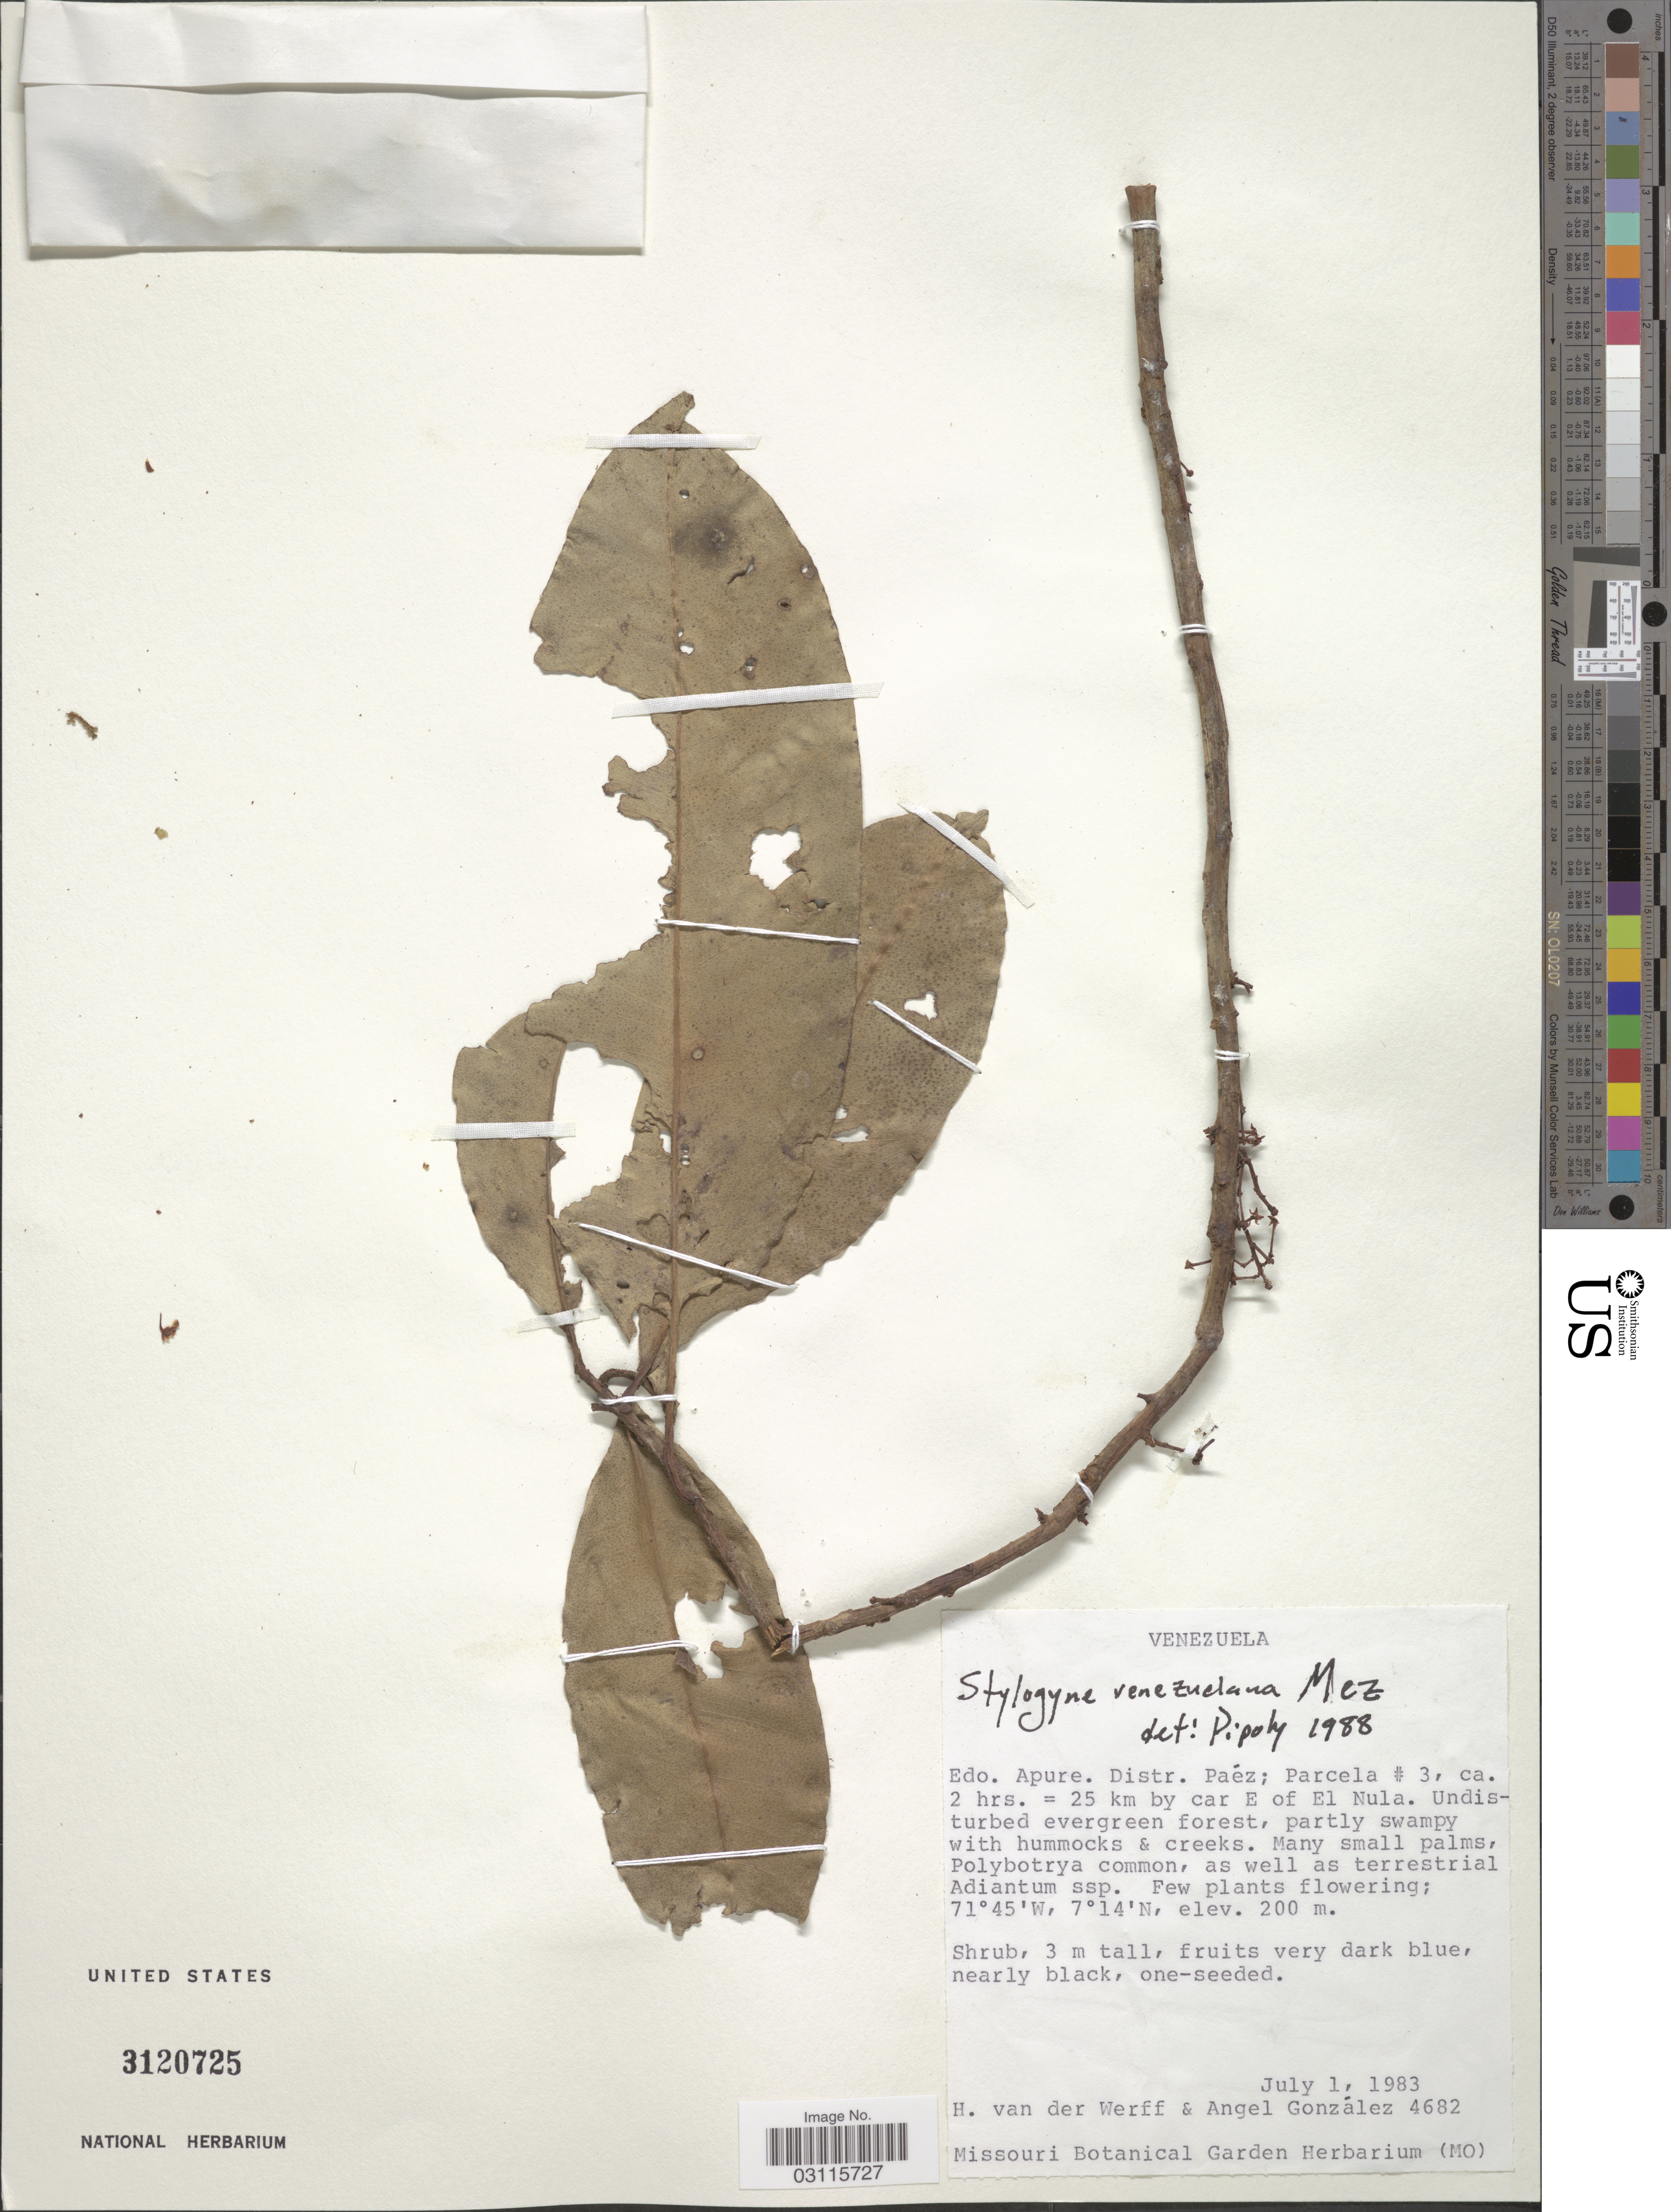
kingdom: Plantae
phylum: Tracheophyta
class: Magnoliopsida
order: Ericales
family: Primulaceae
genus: Stylogyne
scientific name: Stylogyne venezuelana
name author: Mez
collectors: H. van der Werff & A. C. González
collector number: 4682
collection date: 1983-07-01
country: Venezuela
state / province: Apure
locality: Edo. Apure. Distr. Paéz. Parcela # 3, ca. 2 hrs. = 25 km by car E of El Nula.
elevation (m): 200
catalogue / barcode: US 3120725